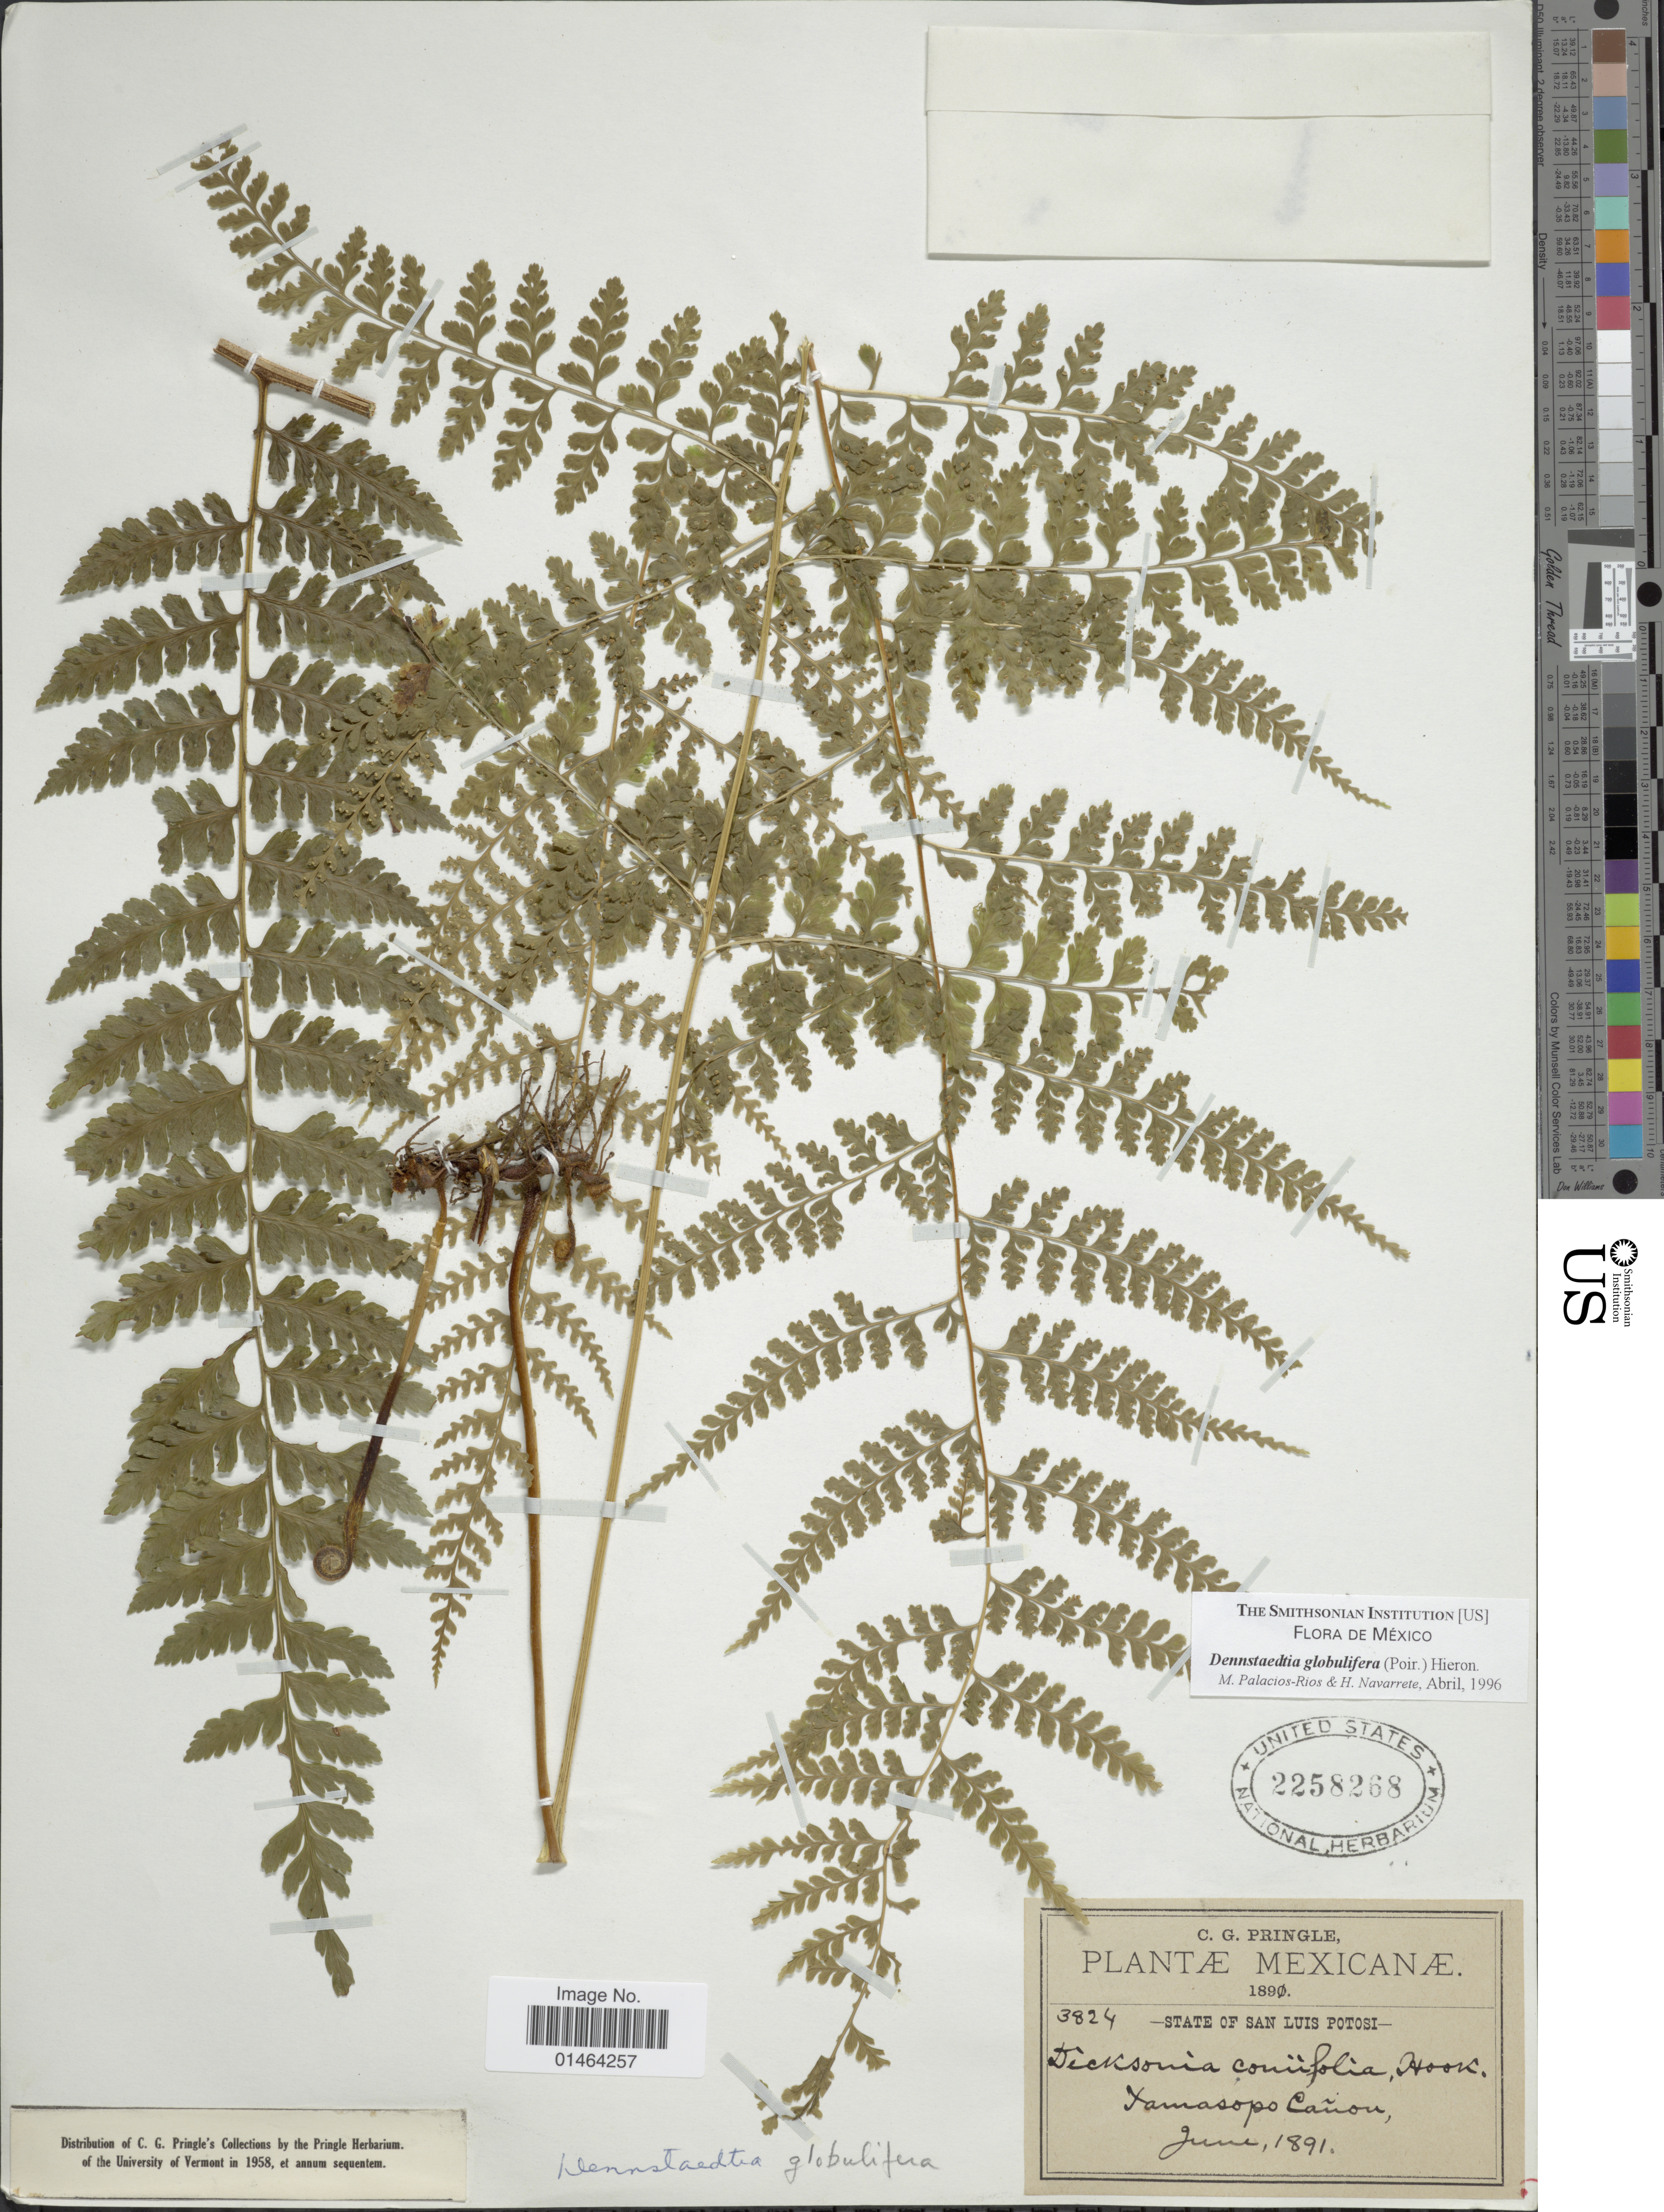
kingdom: Plantae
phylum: Tracheophyta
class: Polypodiopsida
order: Polypodiales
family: Dennstaedtiaceae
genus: Dennstaedtia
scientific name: Dennstaedtia globulifera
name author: (Poir.) Hieron.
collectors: C. G. Pringle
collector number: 3824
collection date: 1891-06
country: Mexico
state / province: San Luis Potosí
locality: Tamasopo Cañon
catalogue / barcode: US 2258268